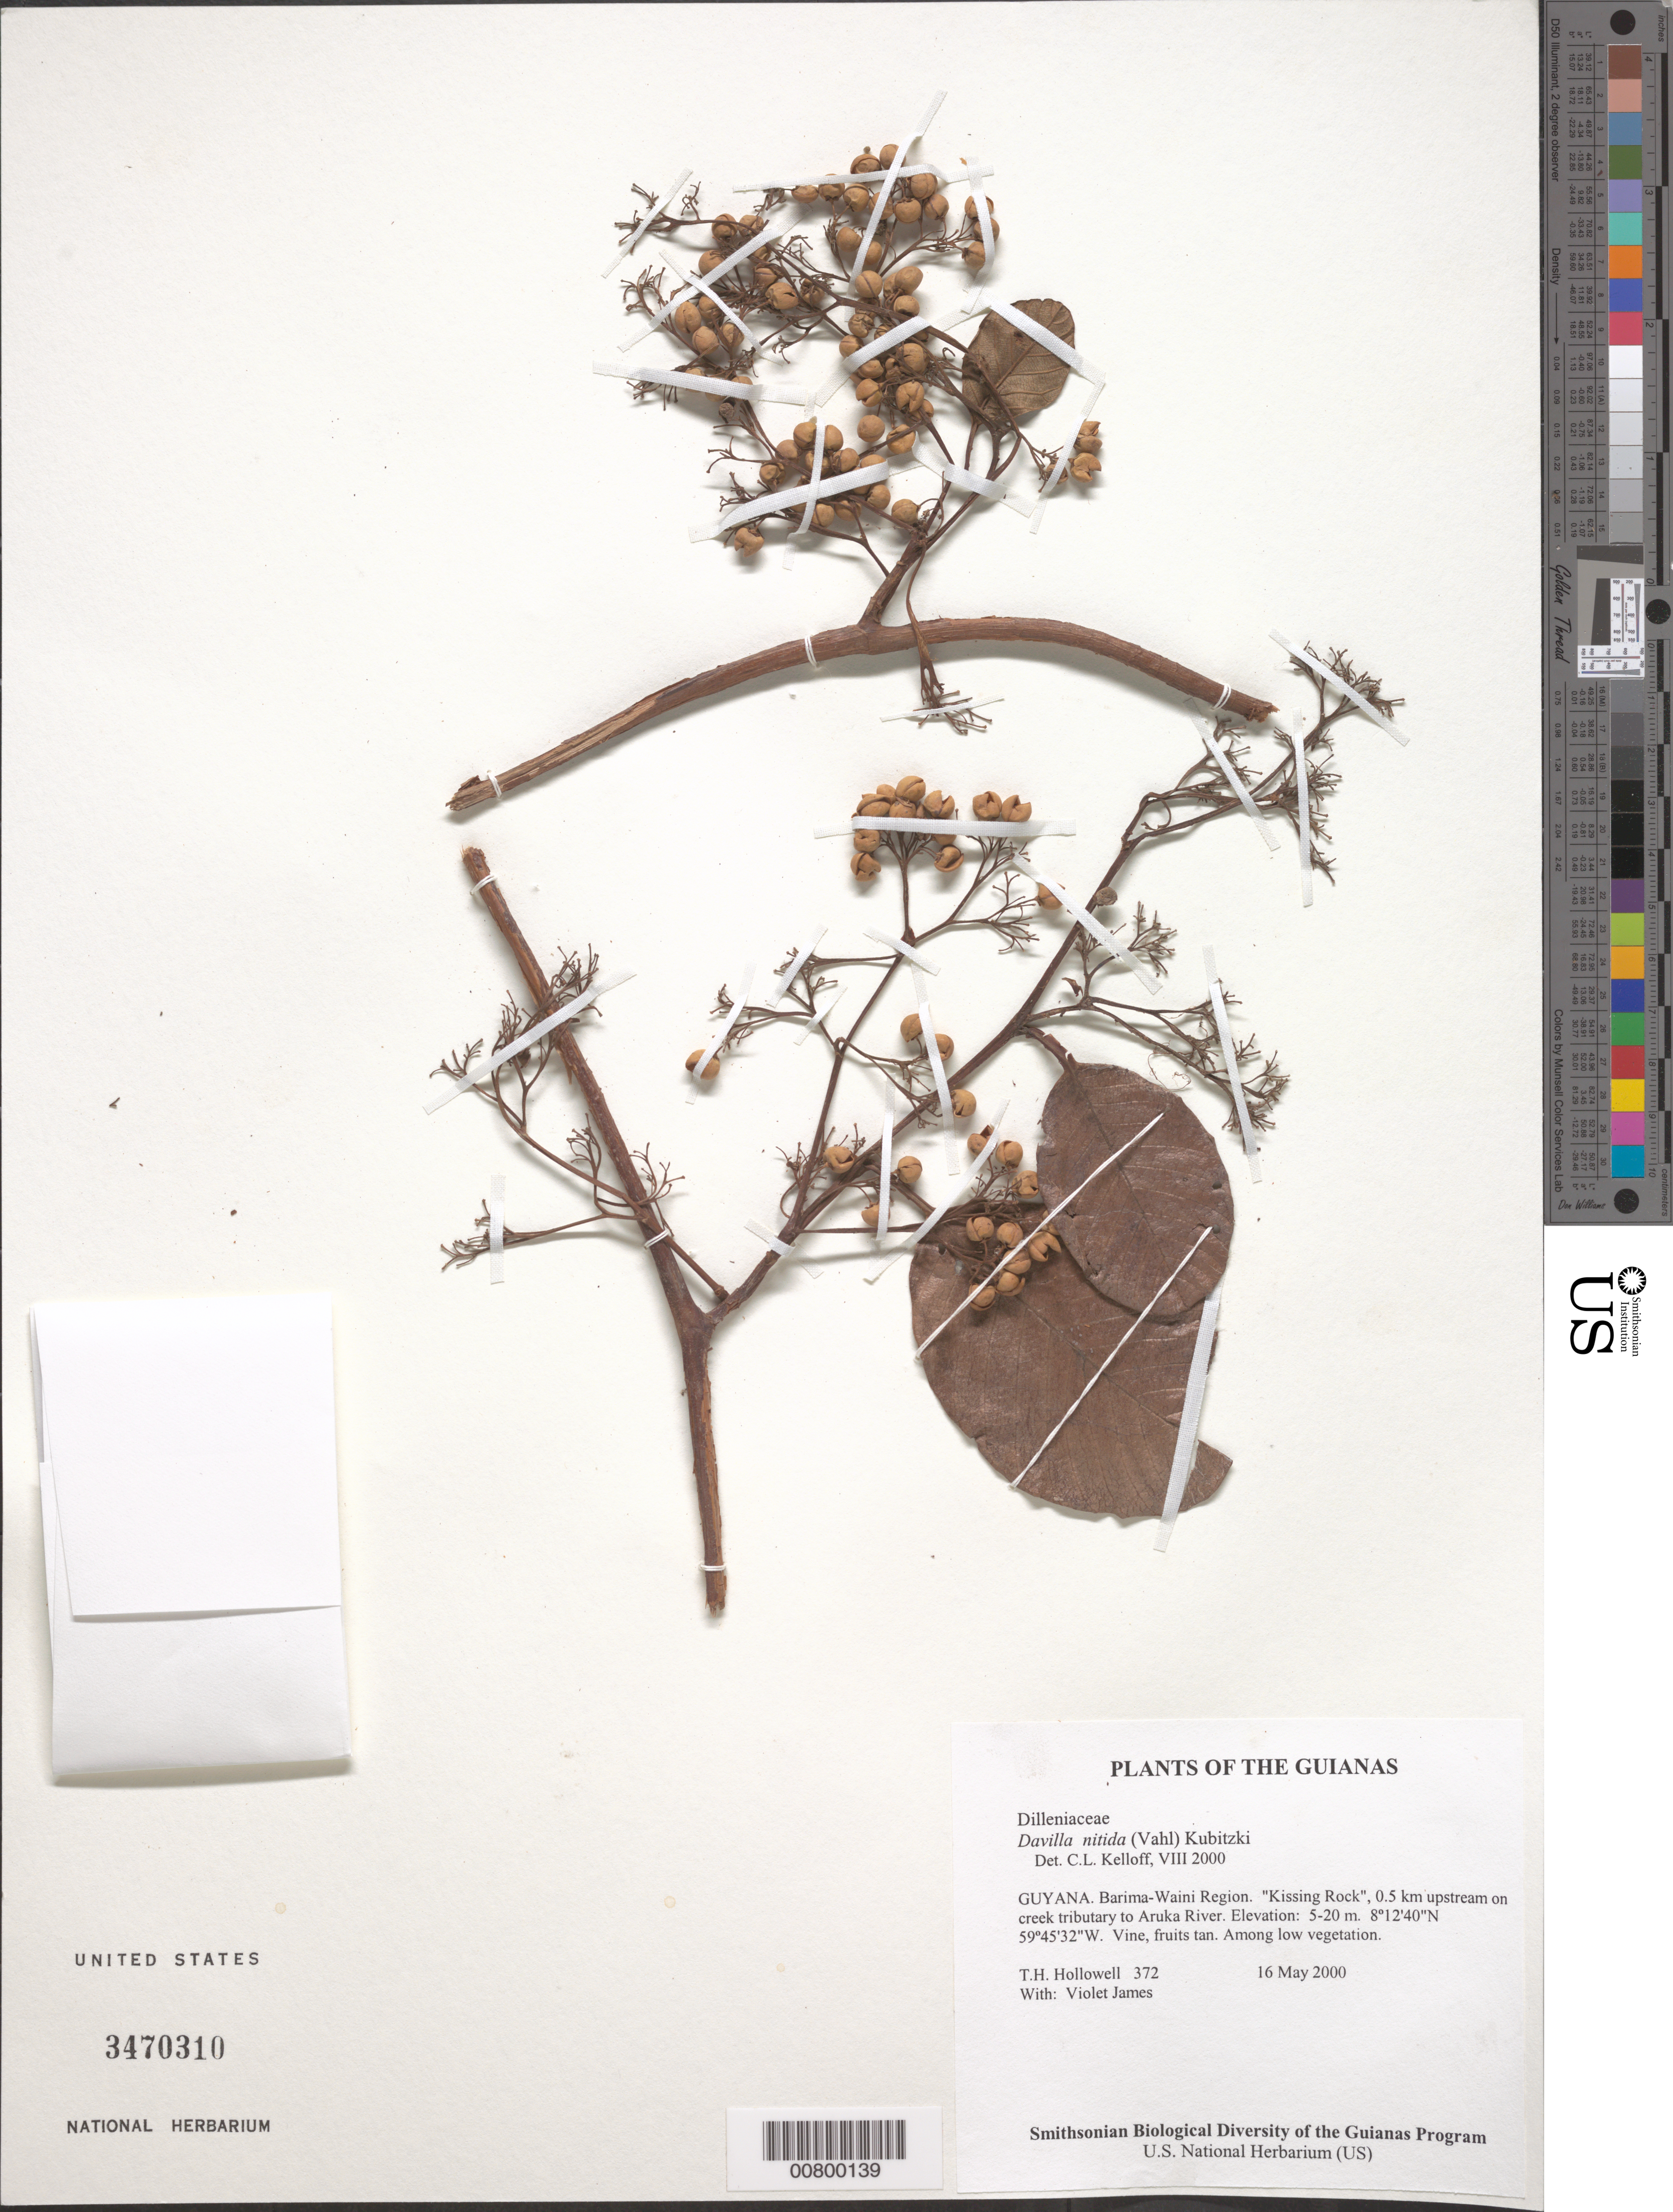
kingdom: Plantae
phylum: Tracheophyta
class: Magnoliopsida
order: Dilleniales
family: Dilleniaceae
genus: Davilla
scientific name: Davilla nitida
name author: (Vahl) Kubitzki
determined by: Kelloff, Carol L., (US), Smithsonian Institution - National Museum of Natural History (UNITED STATES)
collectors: T. Hollowell & V. James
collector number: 372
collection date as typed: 16 May 2000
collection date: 2000-05-16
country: Guyana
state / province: Barima-Waini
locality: "Kissing Rock", 0.5 km upstream on creek tributary to Aruka River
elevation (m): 5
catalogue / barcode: US 3470310